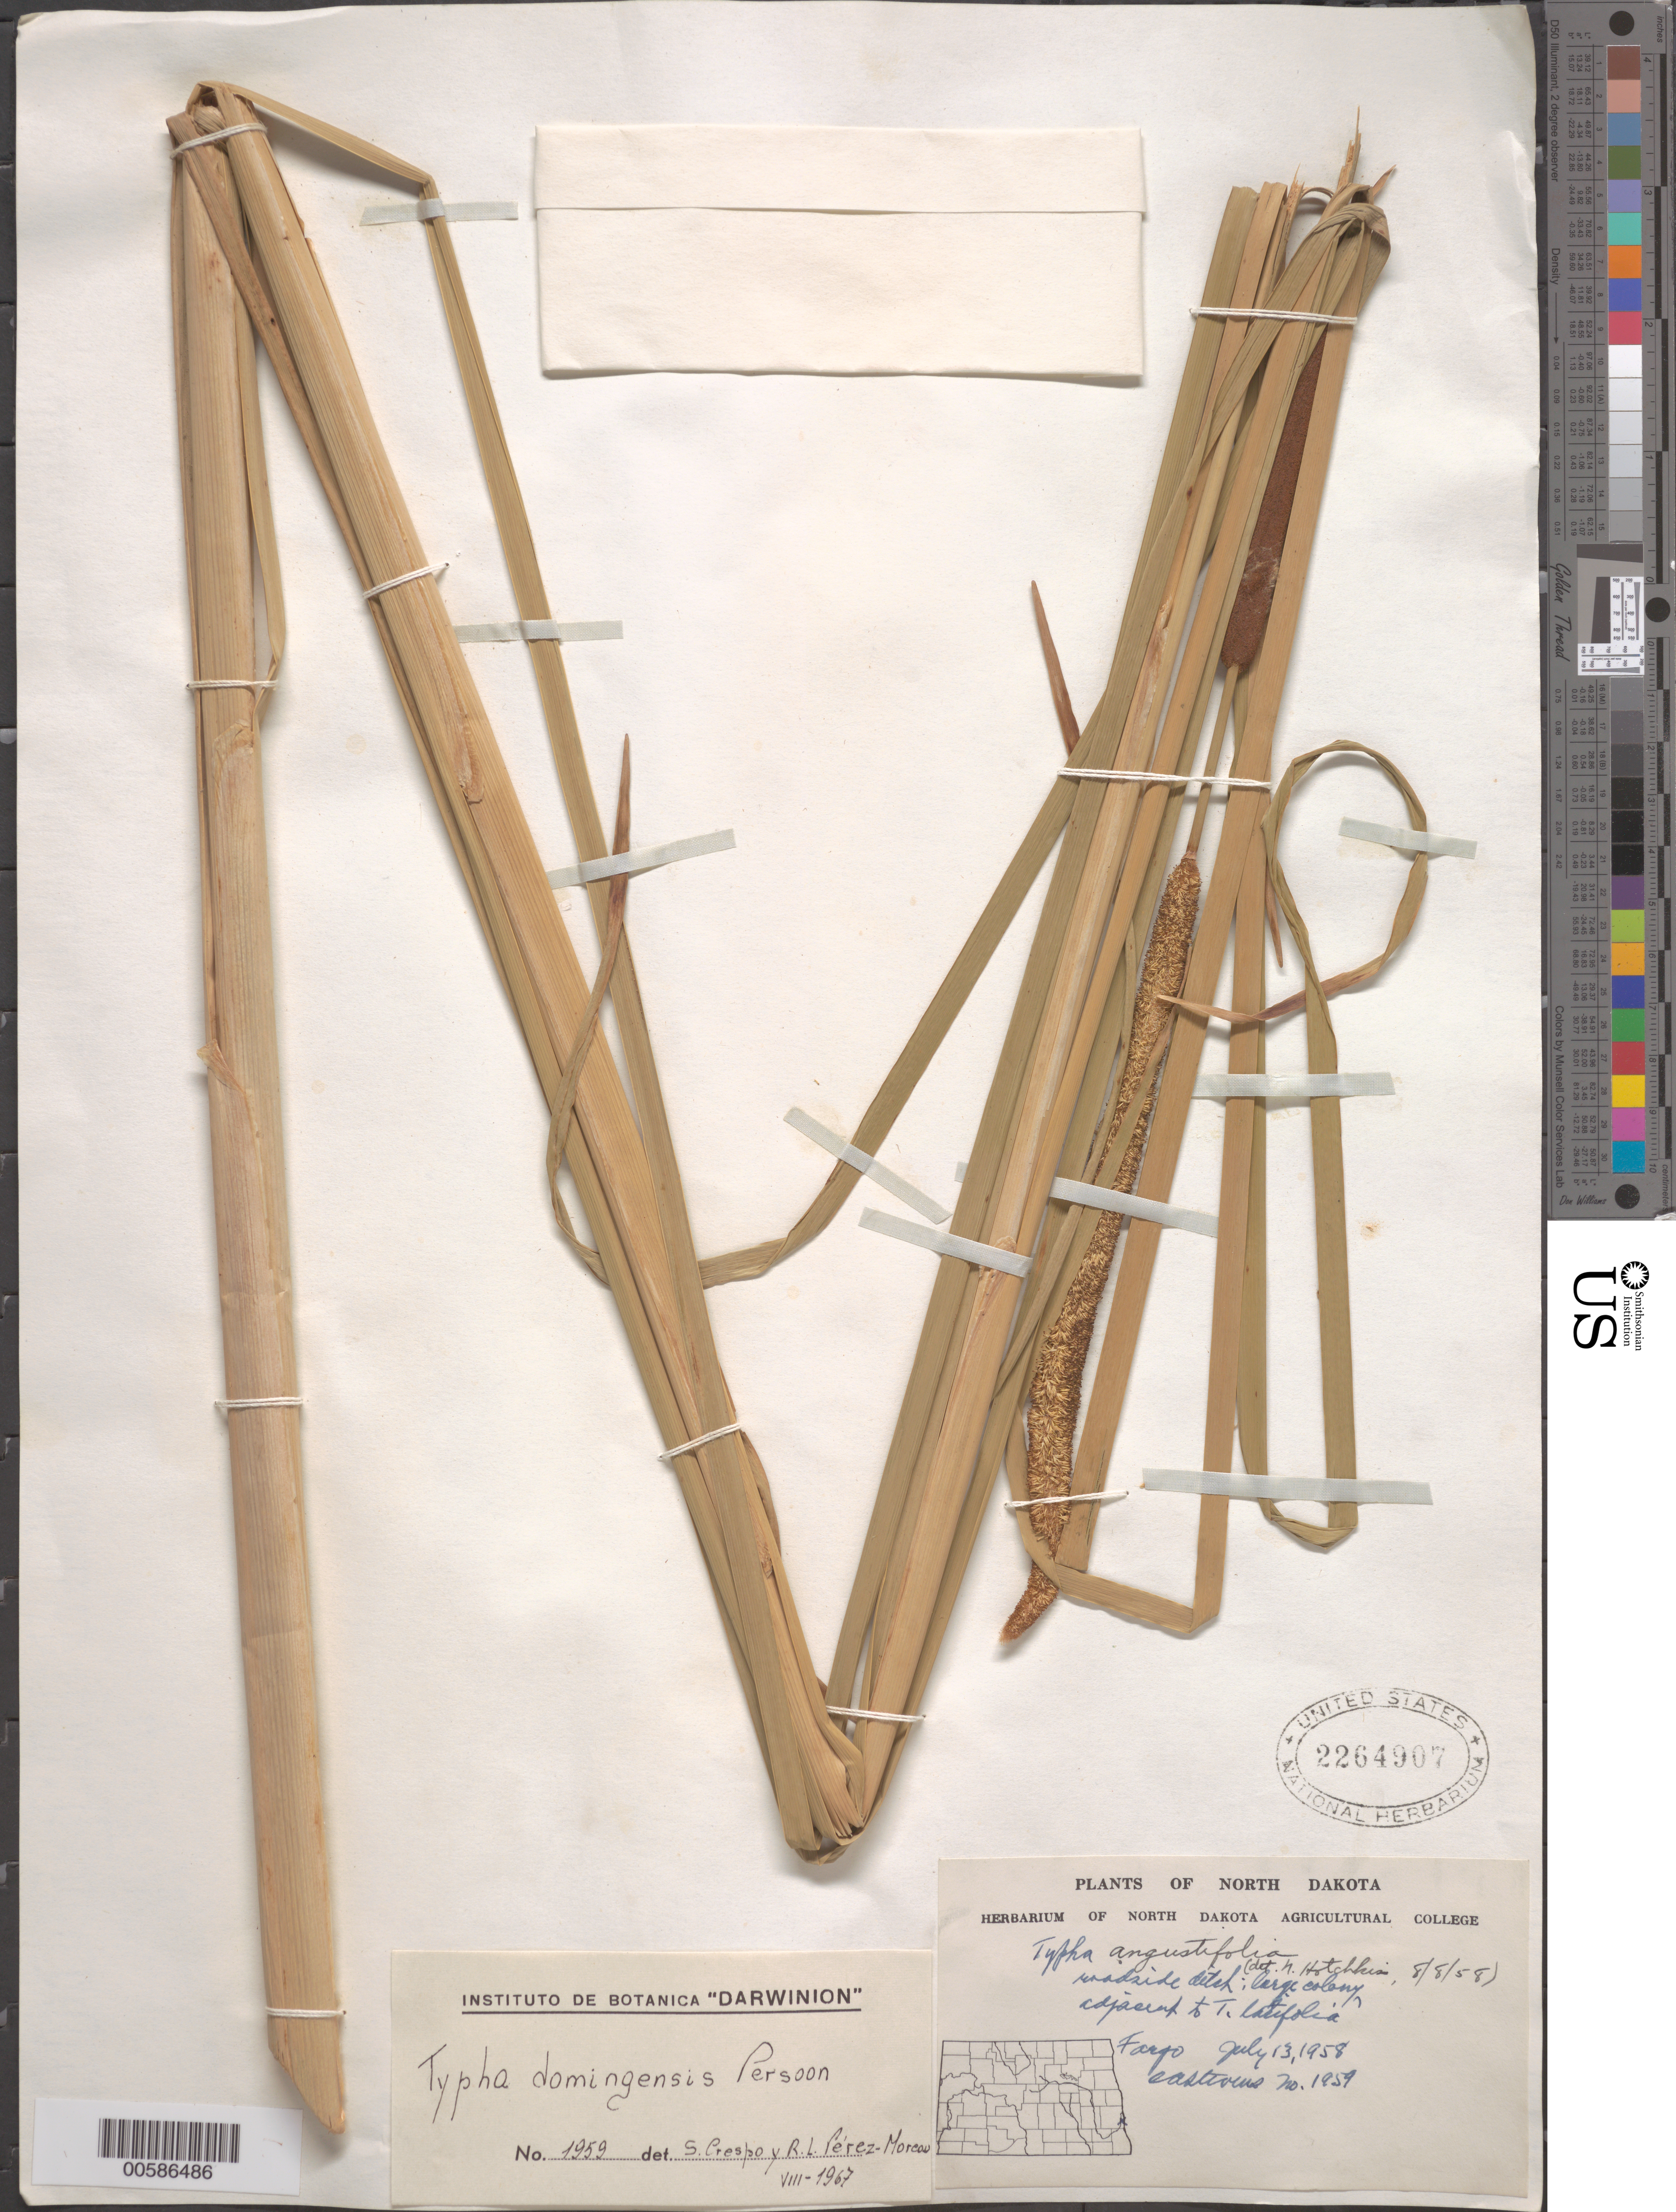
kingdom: Plantae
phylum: Tracheophyta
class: Liliopsida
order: Poales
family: Typhaceae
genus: Typha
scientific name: Typha domingensis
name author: Pers.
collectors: -. Easttouis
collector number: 1959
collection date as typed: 13 Jul 1958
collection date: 1958-07-13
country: United States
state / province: North Dakota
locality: Fargo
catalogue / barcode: US 2264907